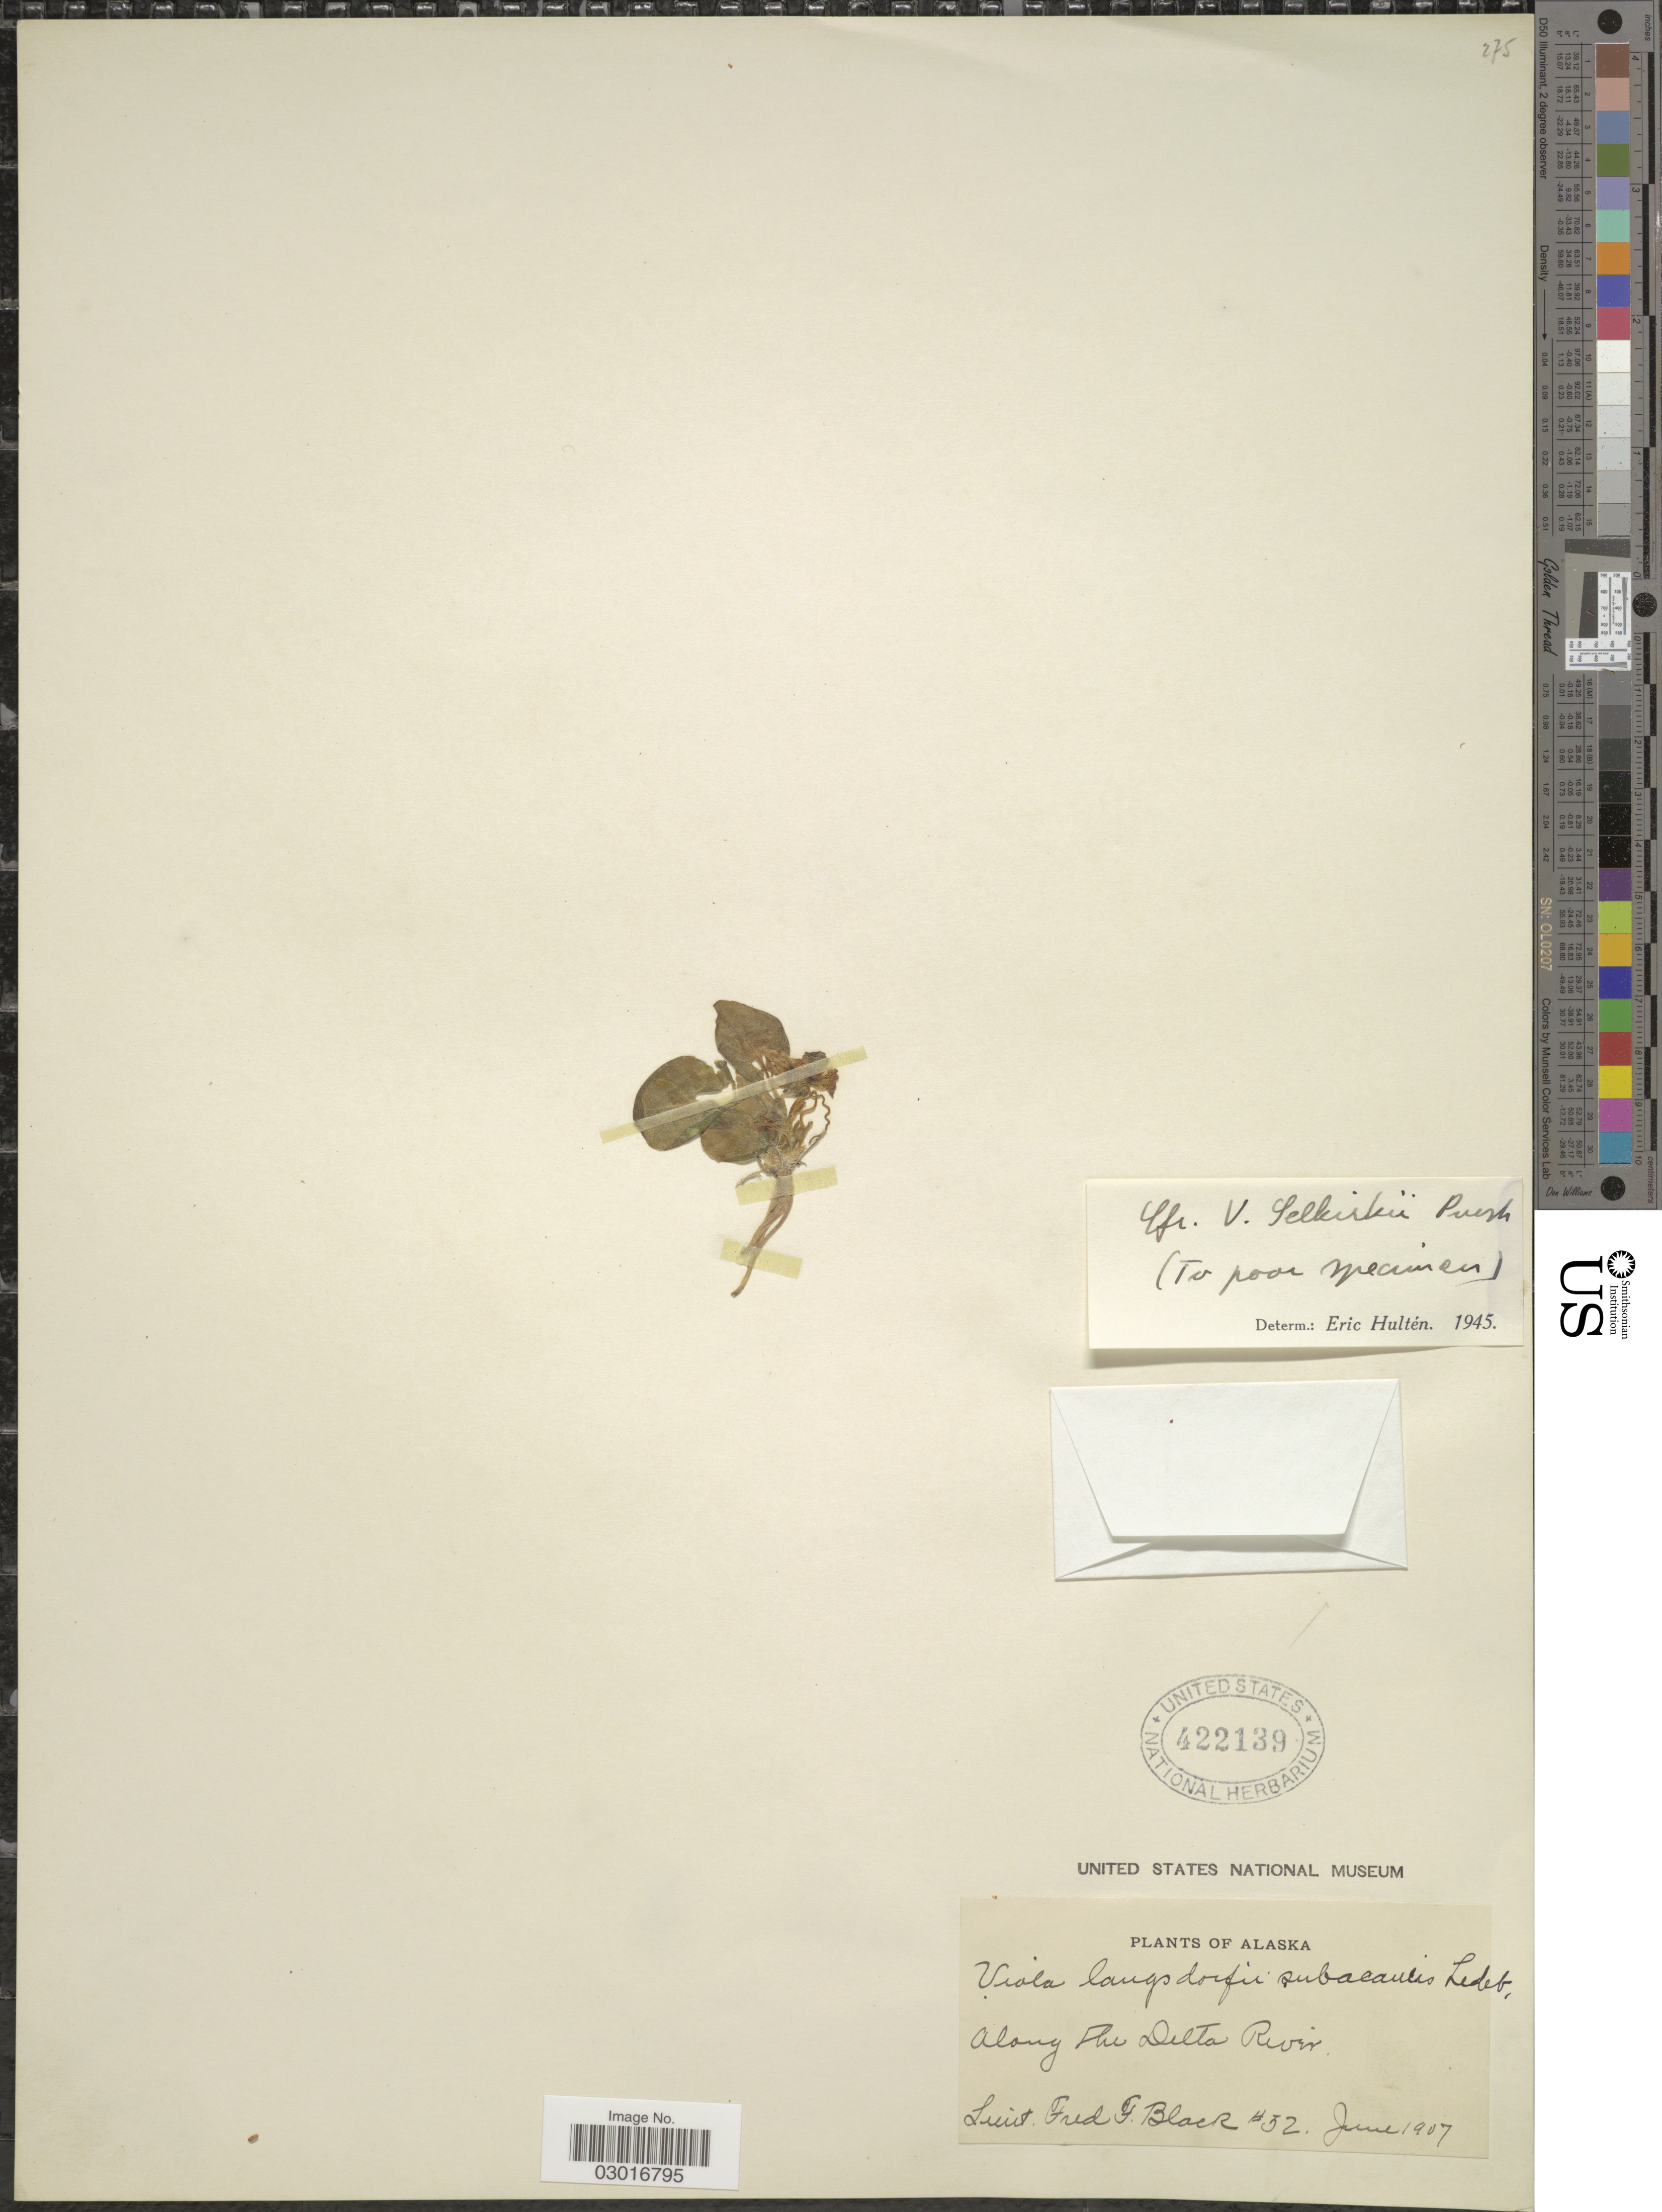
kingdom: Plantae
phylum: Tracheophyta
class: Magnoliopsida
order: Malpighiales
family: Violaceae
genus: Viola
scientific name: Viola selkirkii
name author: Pursh ex Goldie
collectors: F. Black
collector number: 52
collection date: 1907-06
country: United States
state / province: Alaska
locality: Along The Delta River.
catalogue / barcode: US 422139